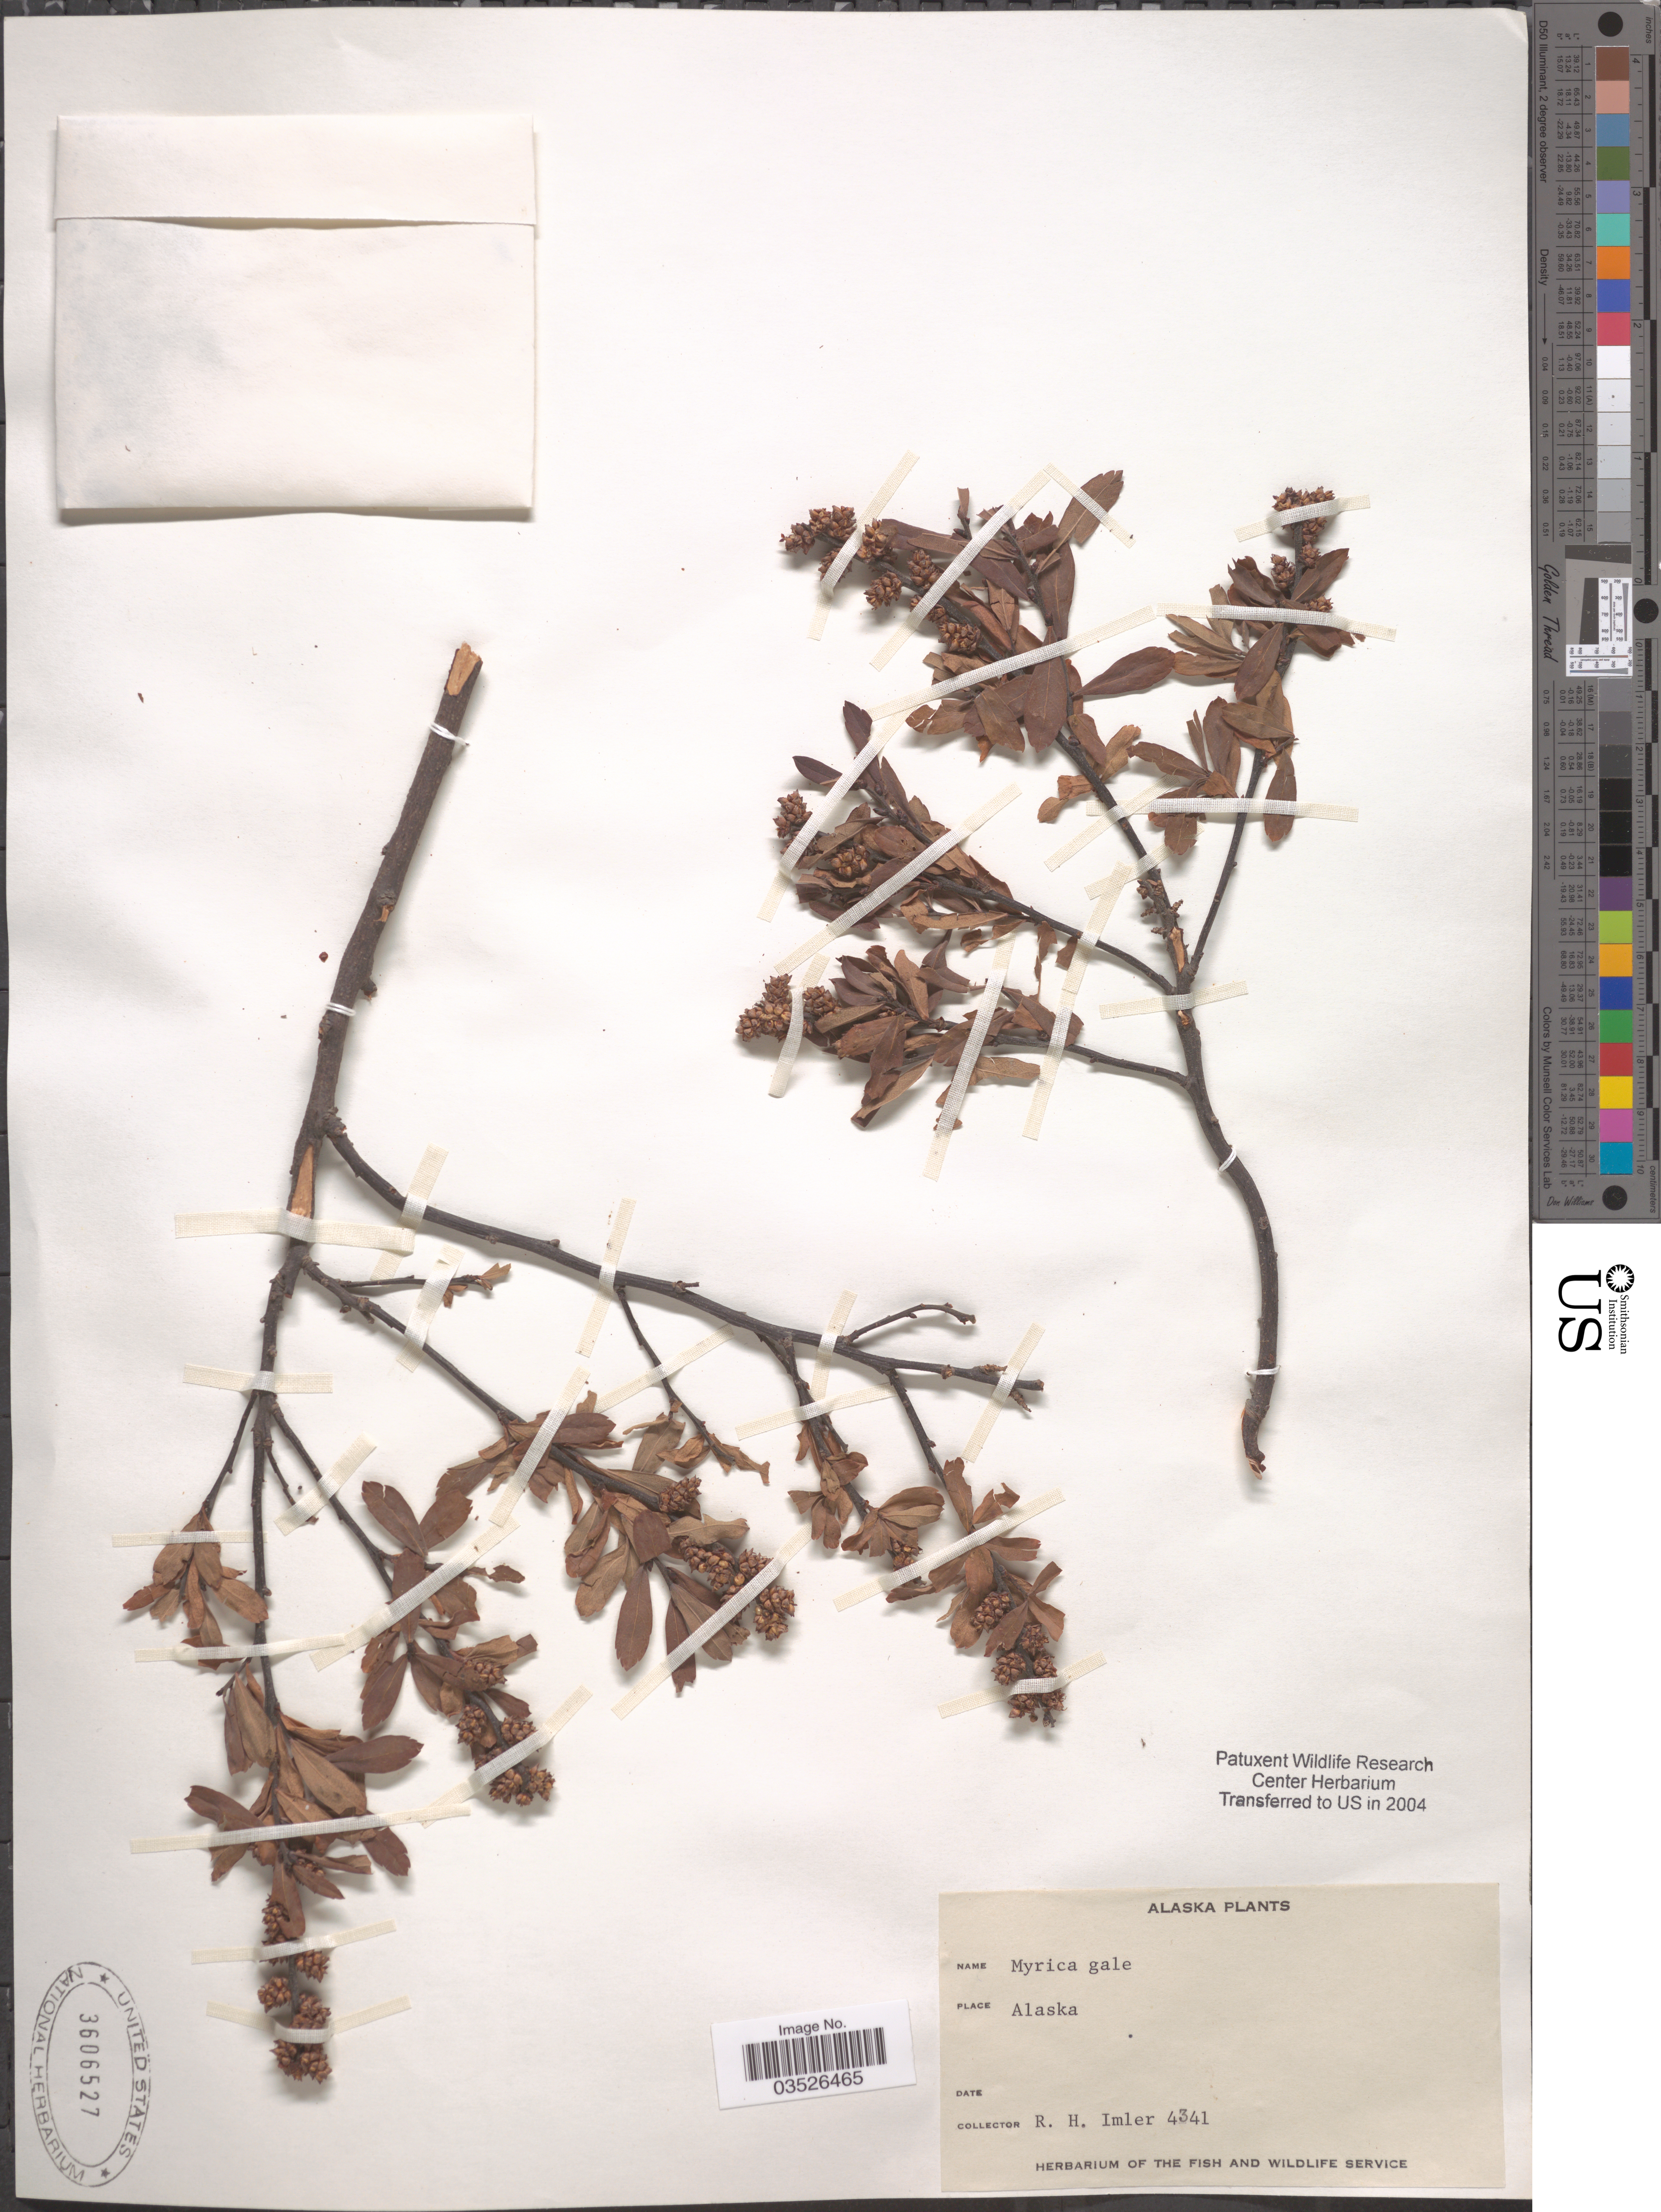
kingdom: Plantae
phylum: Tracheophyta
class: Magnoliopsida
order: Fagales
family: Myricaceae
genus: Myrica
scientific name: Myrica gale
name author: L.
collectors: R. Imler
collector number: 4341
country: United States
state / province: Alaska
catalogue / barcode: US 3606527